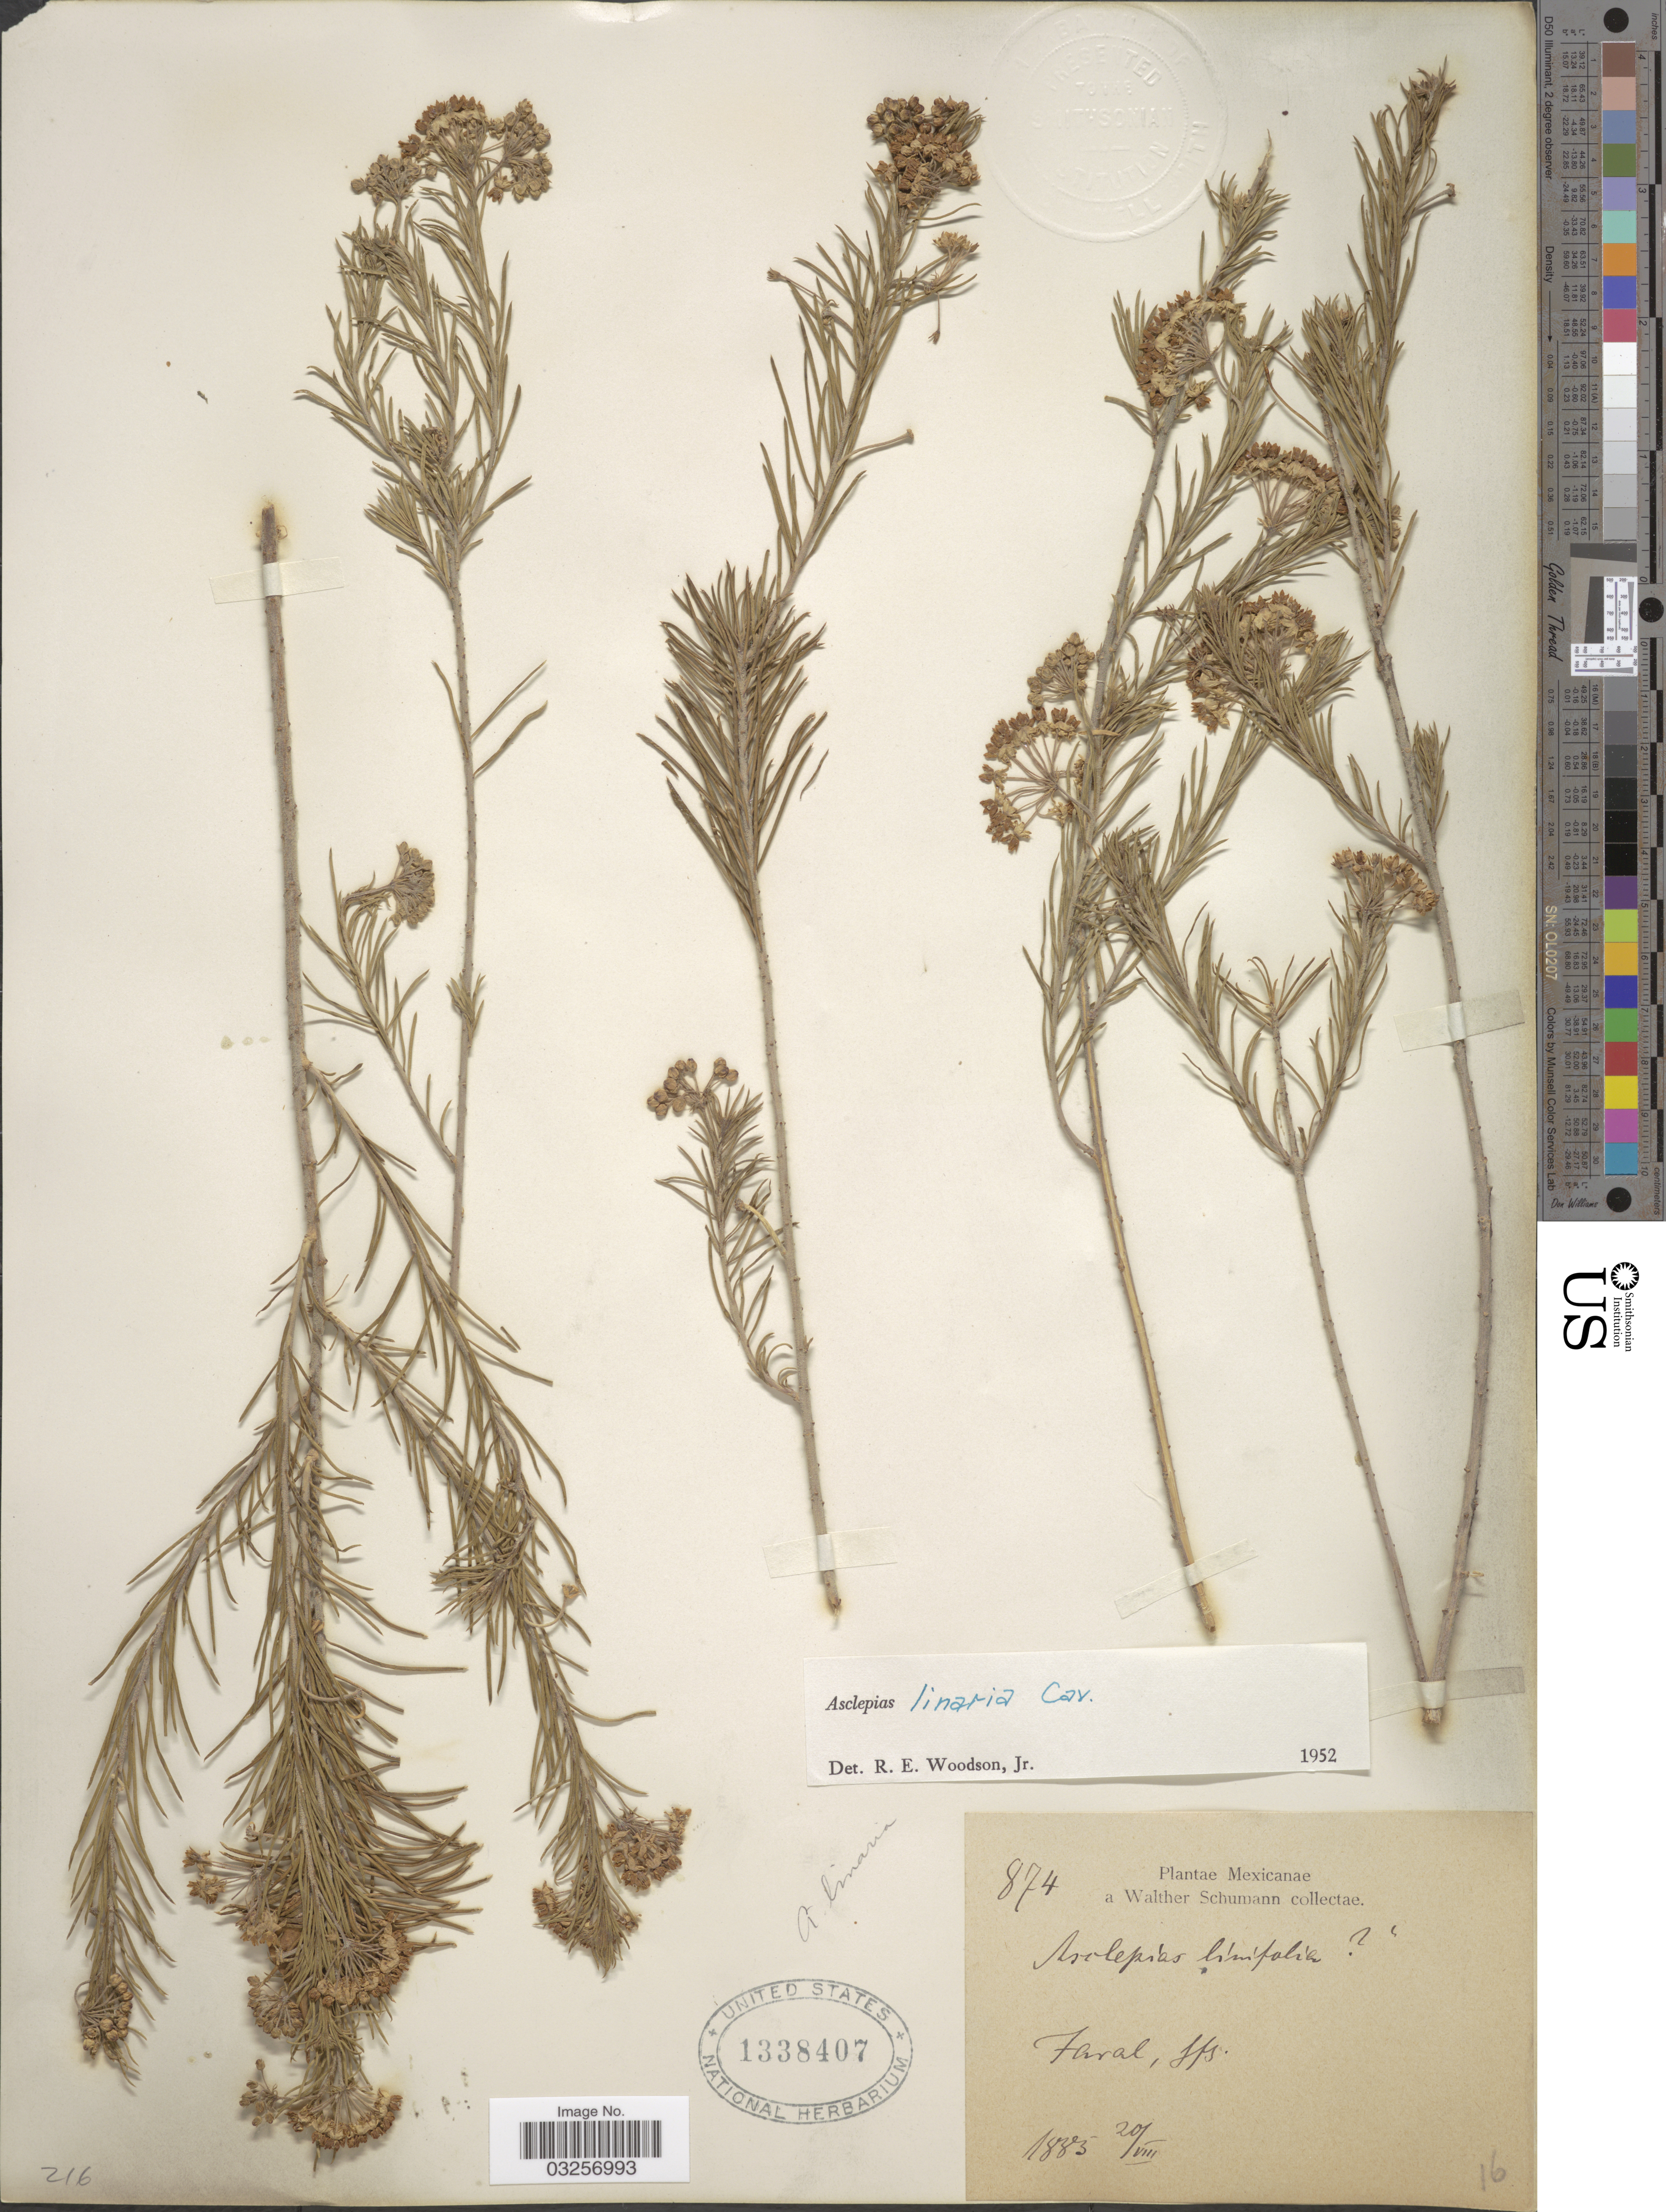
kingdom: Plantae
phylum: Tracheophyta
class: Magnoliopsida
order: Gentianales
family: Apocynaceae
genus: Asclepias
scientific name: Asclepias linaria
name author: Cav.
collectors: W. Schumann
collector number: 874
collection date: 1885-08-20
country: Mexico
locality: Jaral [interpreted]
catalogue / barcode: US 1338407